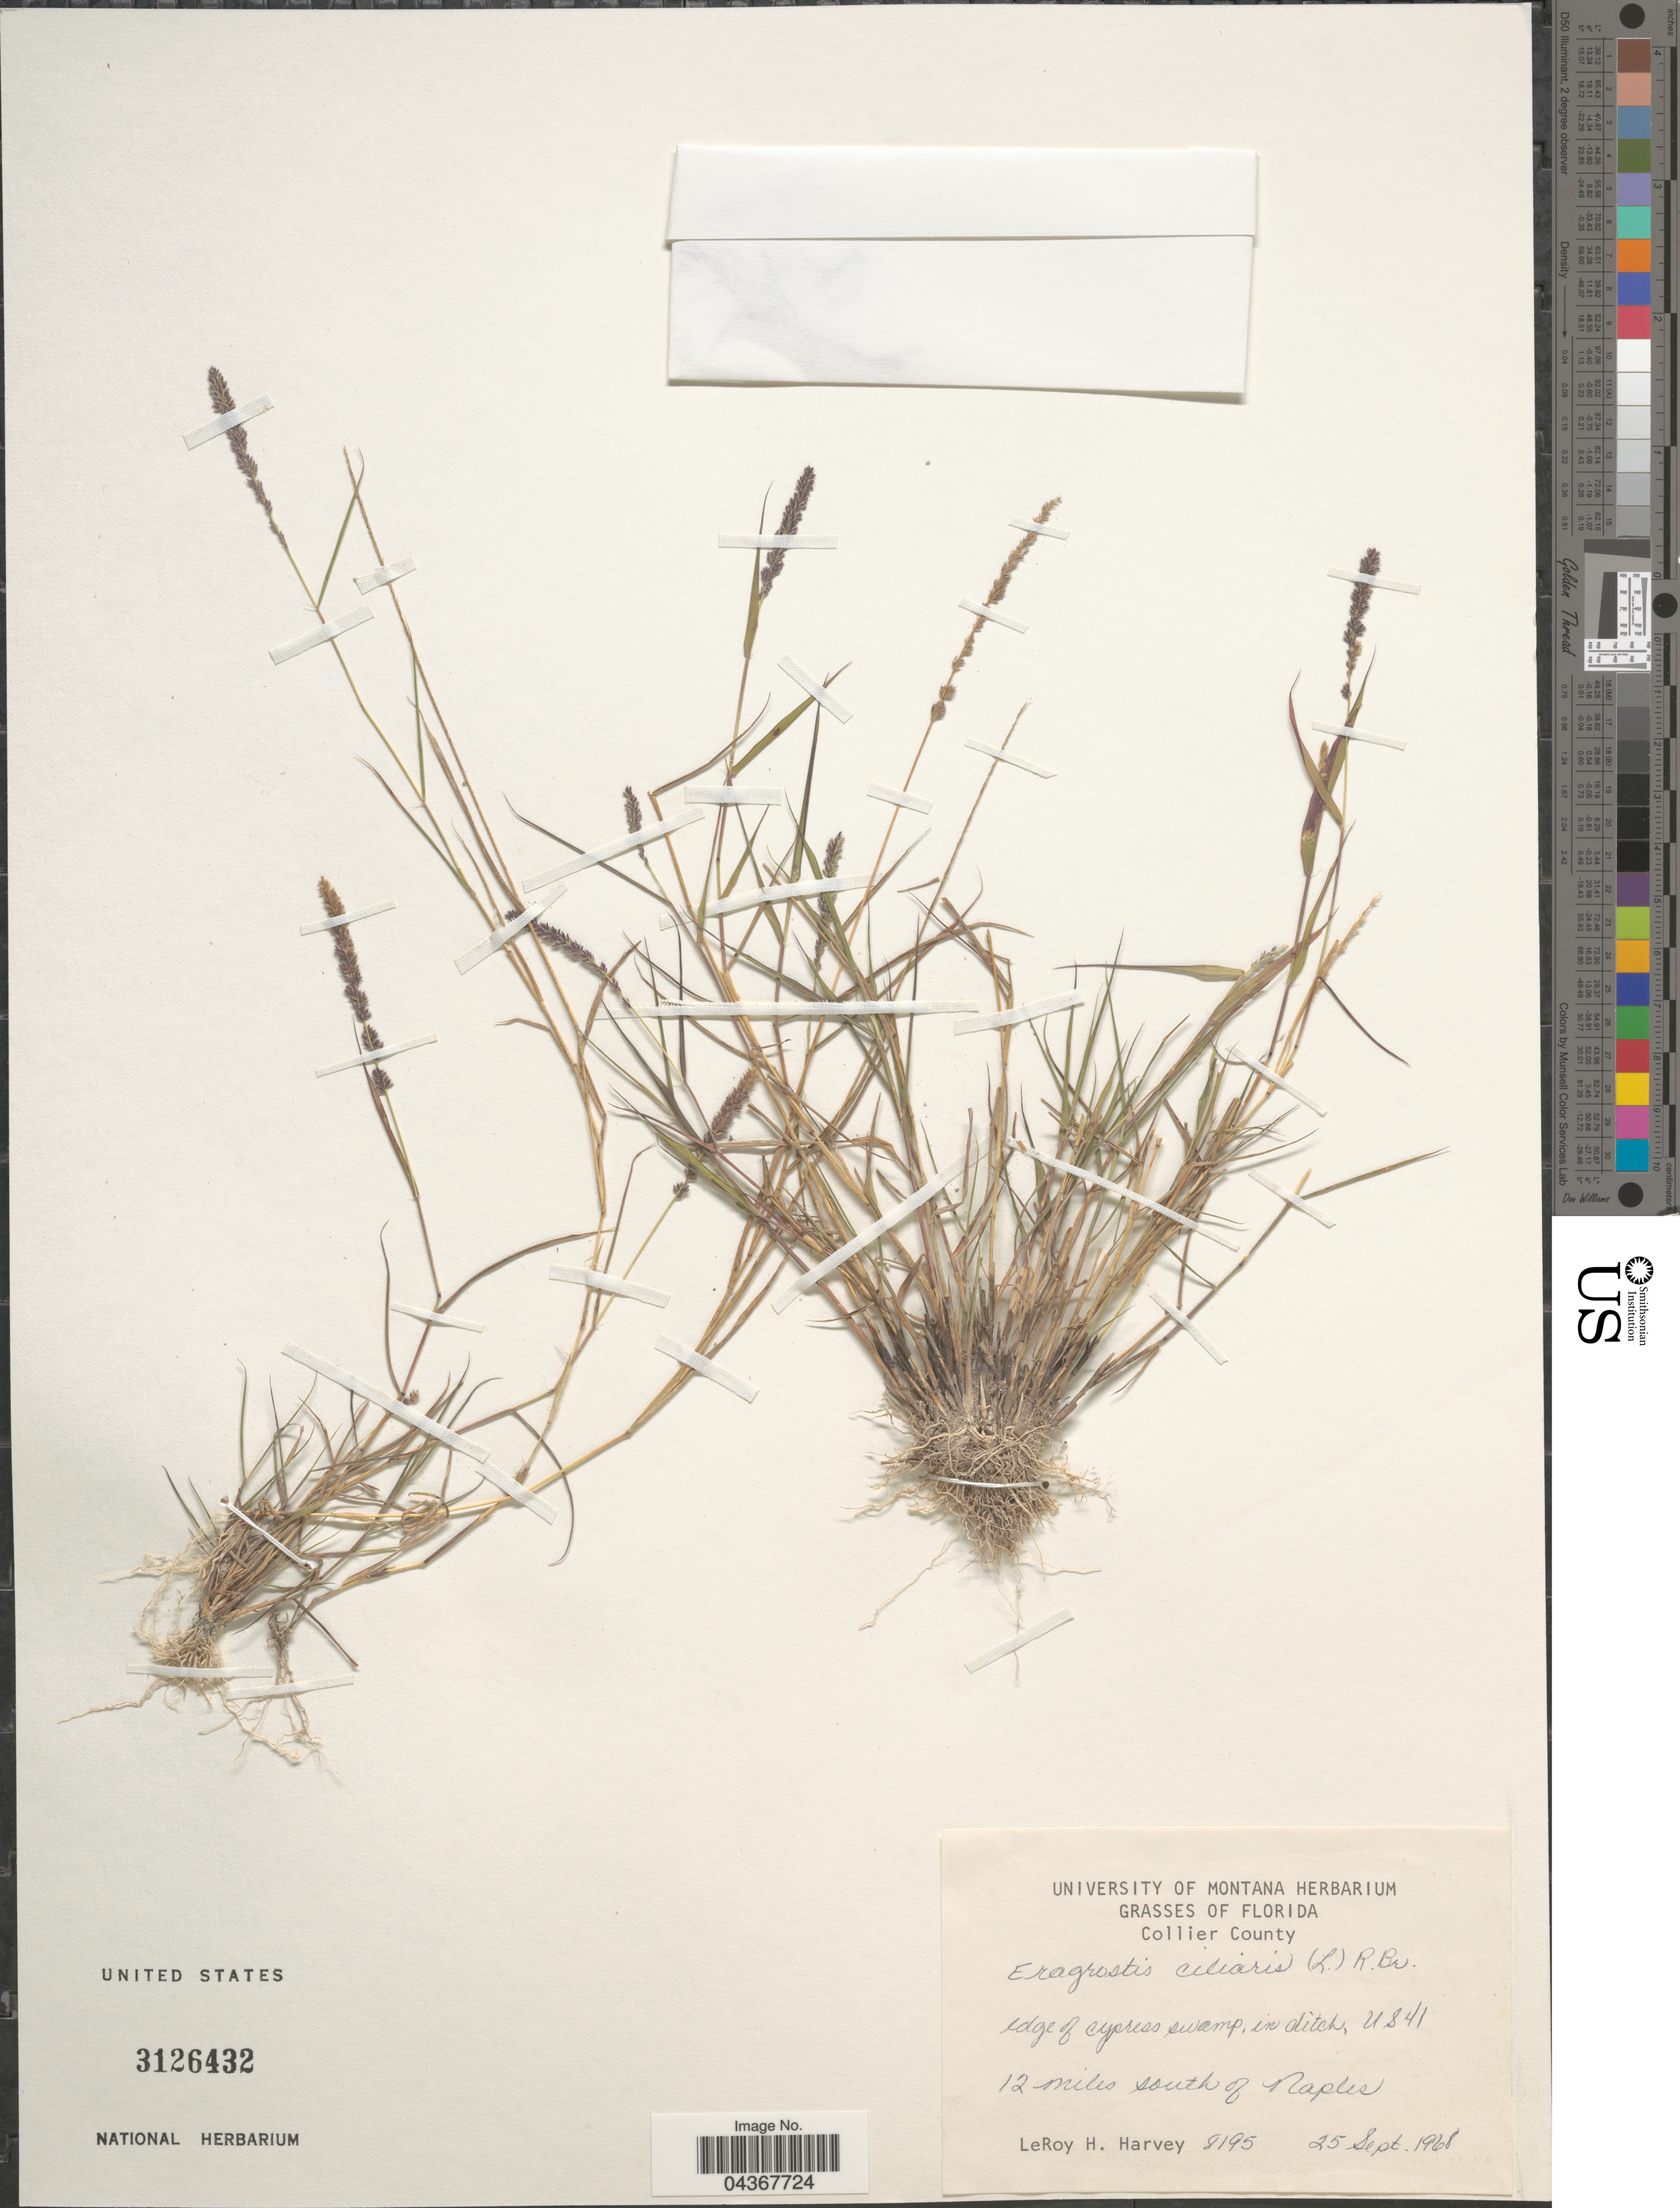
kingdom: Plantae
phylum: Tracheophyta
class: Liliopsida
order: Poales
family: Poaceae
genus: Eragrostis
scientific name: Eragrostis ciliaris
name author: (L.) R. Br.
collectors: L. H. Harvey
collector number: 8195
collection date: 1928-09-25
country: United States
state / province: Florida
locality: Collier County. Edge of cypress swamp, in ditch, 21 & 41. 12 miles south of Naples.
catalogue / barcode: US 3126432